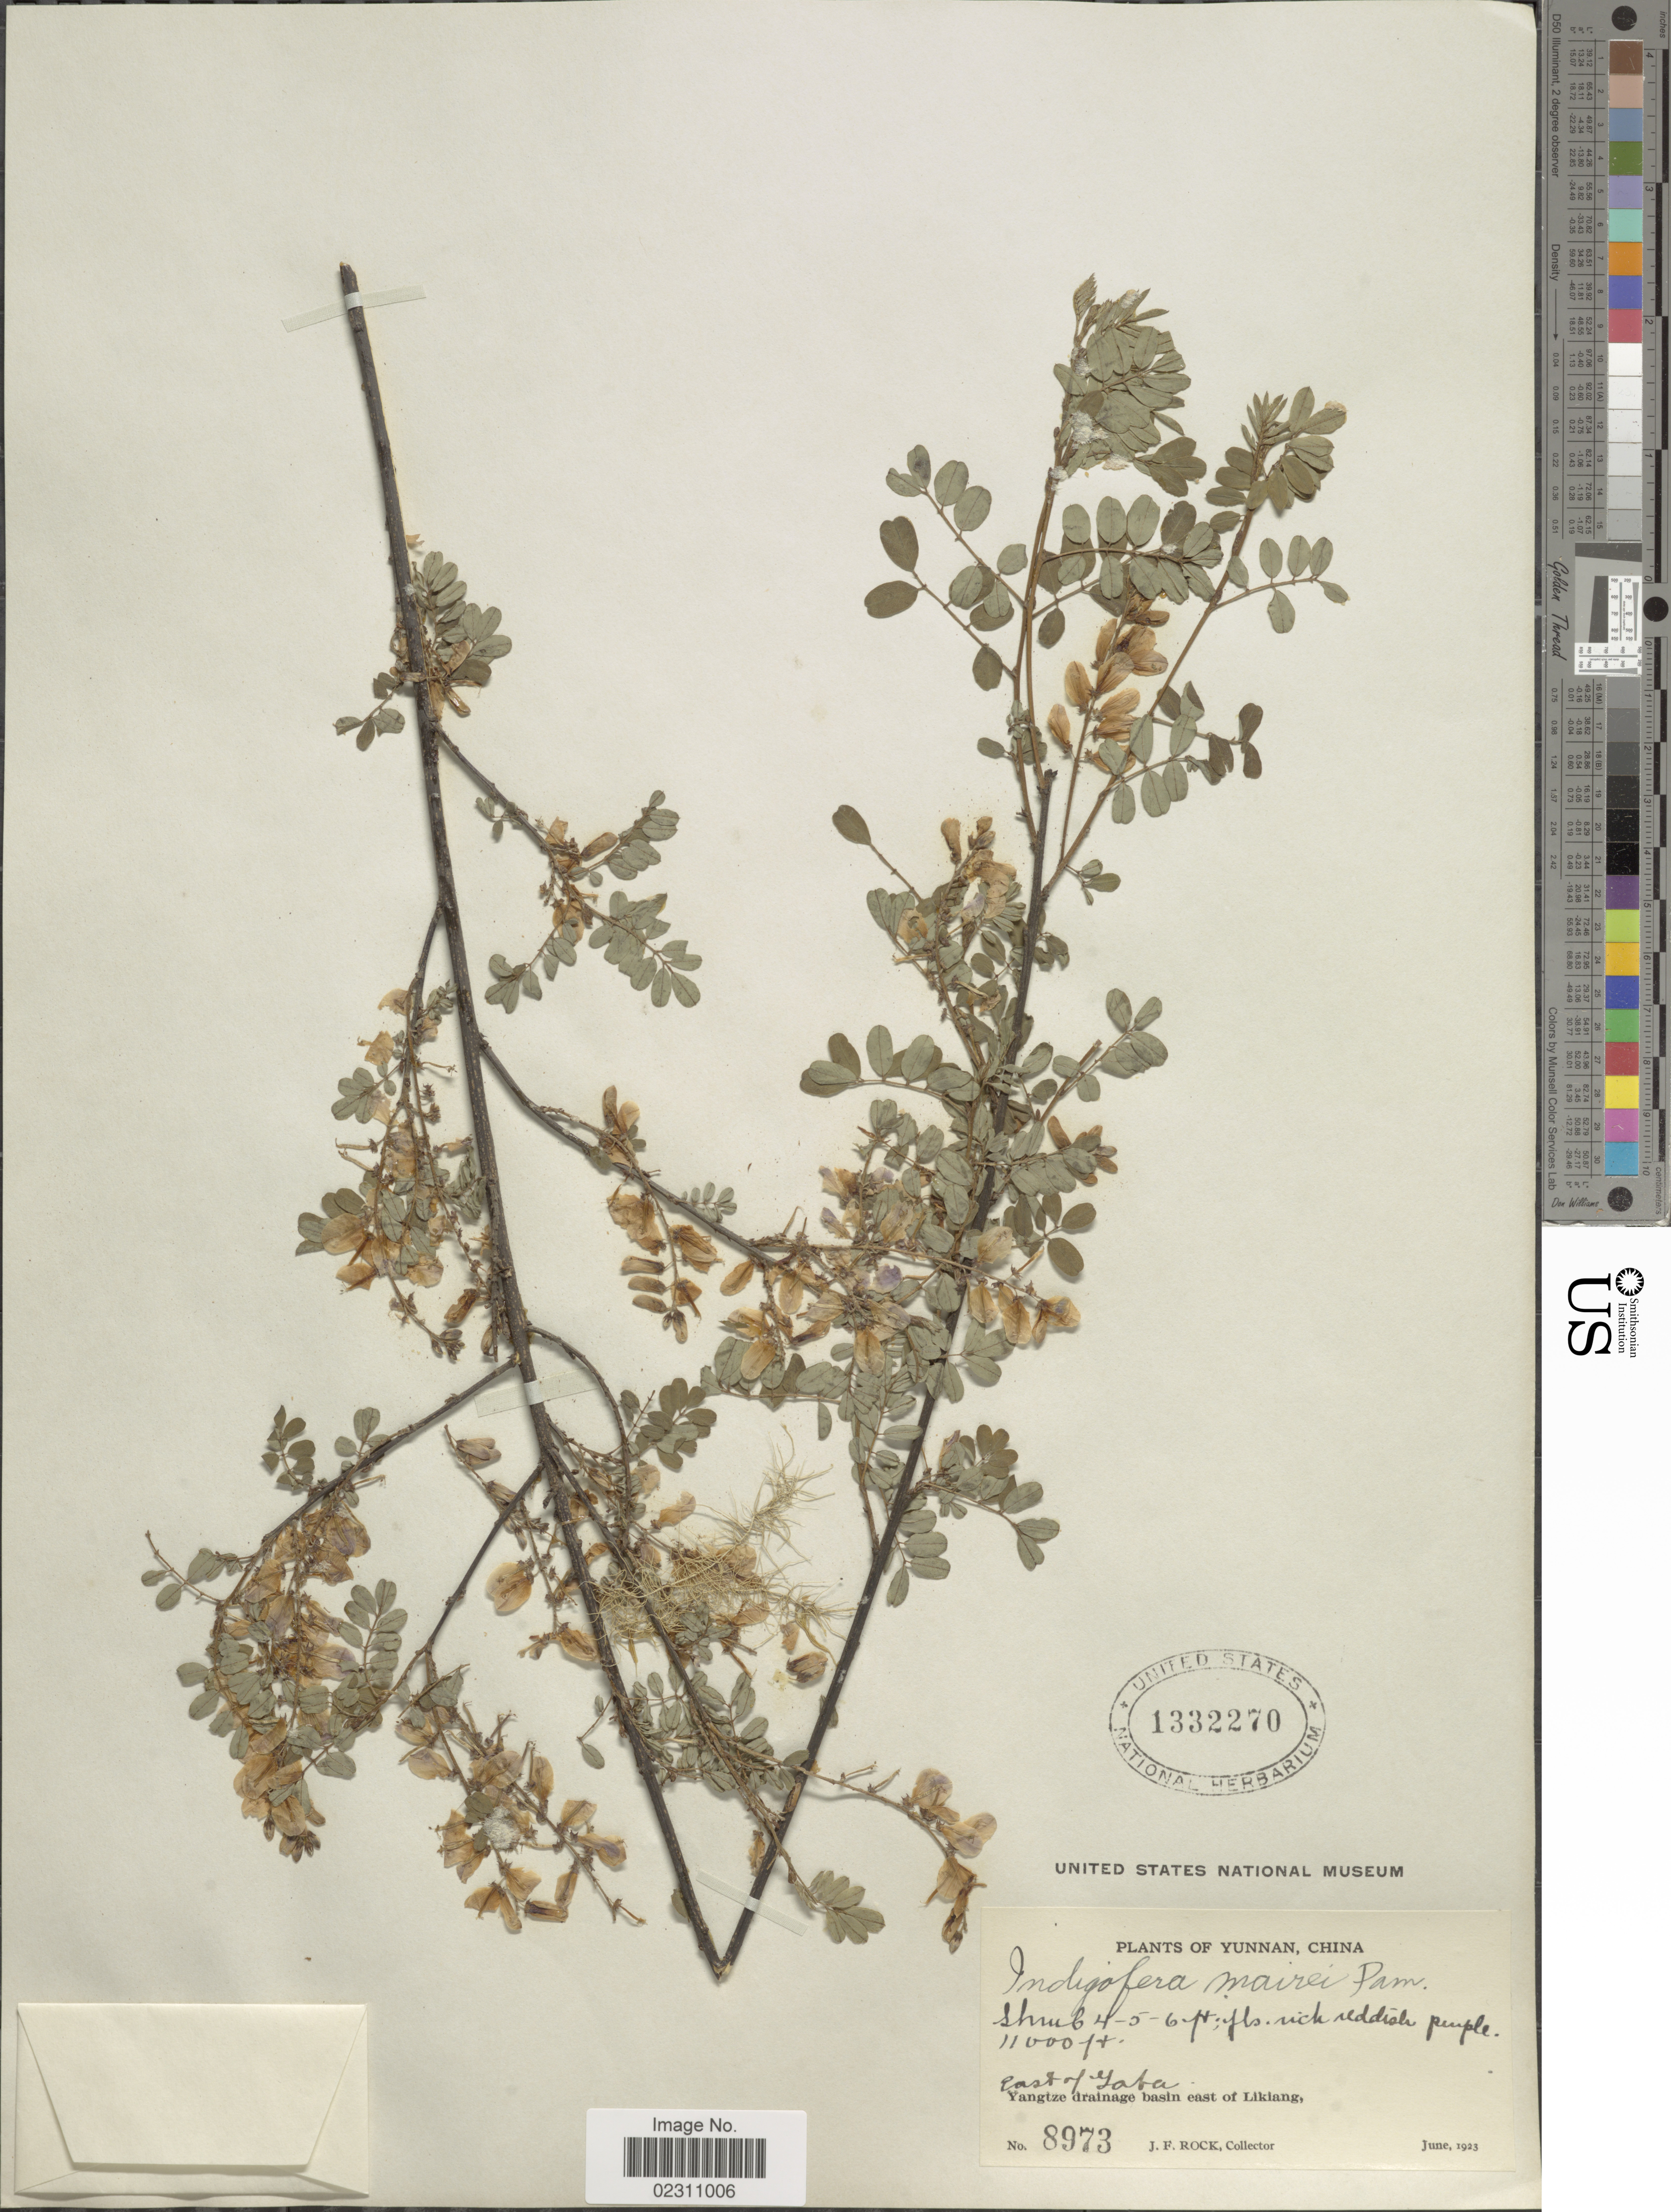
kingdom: Plantae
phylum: Tracheophyta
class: Magnoliopsida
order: Fabales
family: Fabaceae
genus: Indigofera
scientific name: Indigofera mairei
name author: Pamp.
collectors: J. Rock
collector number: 8973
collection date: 1923-06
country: China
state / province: Yunnan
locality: East of Yaba, Yangtze drainage basin east of Likiang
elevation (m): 3353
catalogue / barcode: US 1332270